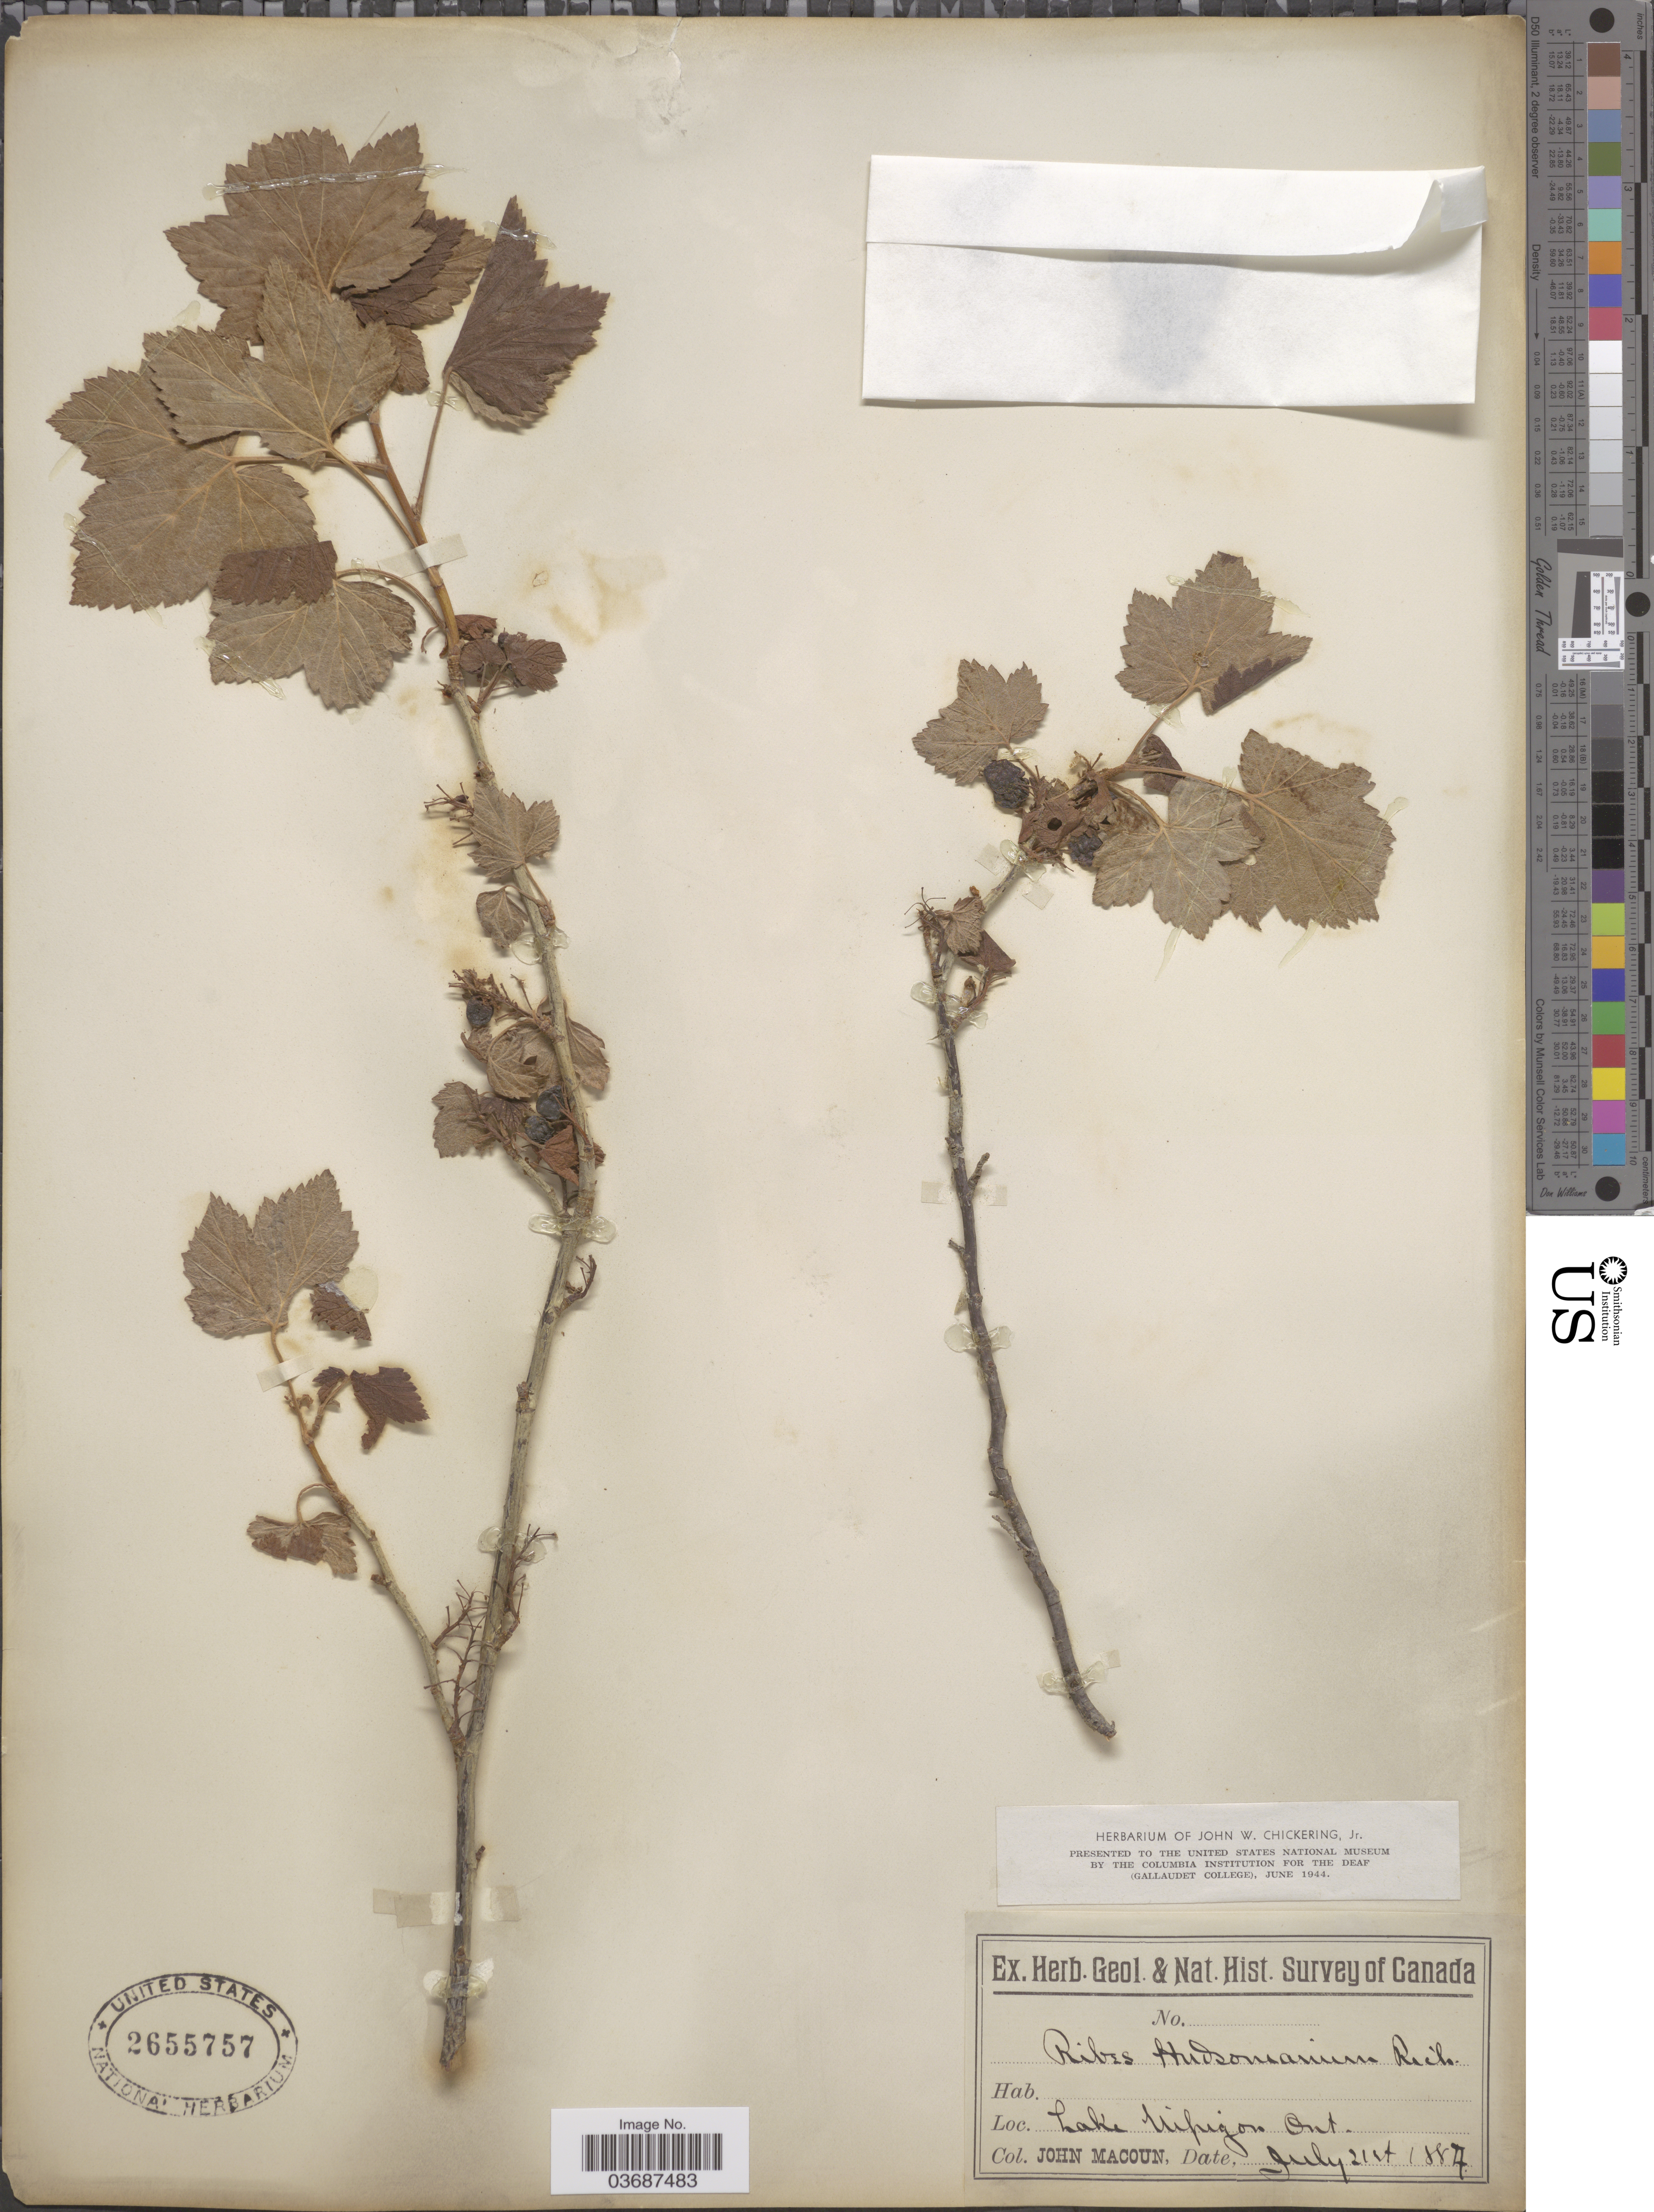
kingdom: Plantae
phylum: Tracheophyta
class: Magnoliopsida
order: Saxifragales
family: Grossulariaceae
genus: Ribes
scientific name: Ribes hudsonianum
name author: Richardson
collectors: J. Macoun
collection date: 1887-07-21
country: Canada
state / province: Ontario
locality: Geol. & Nat. Hist. Survey of Canada. Lake Nipigon.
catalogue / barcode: US 2655757